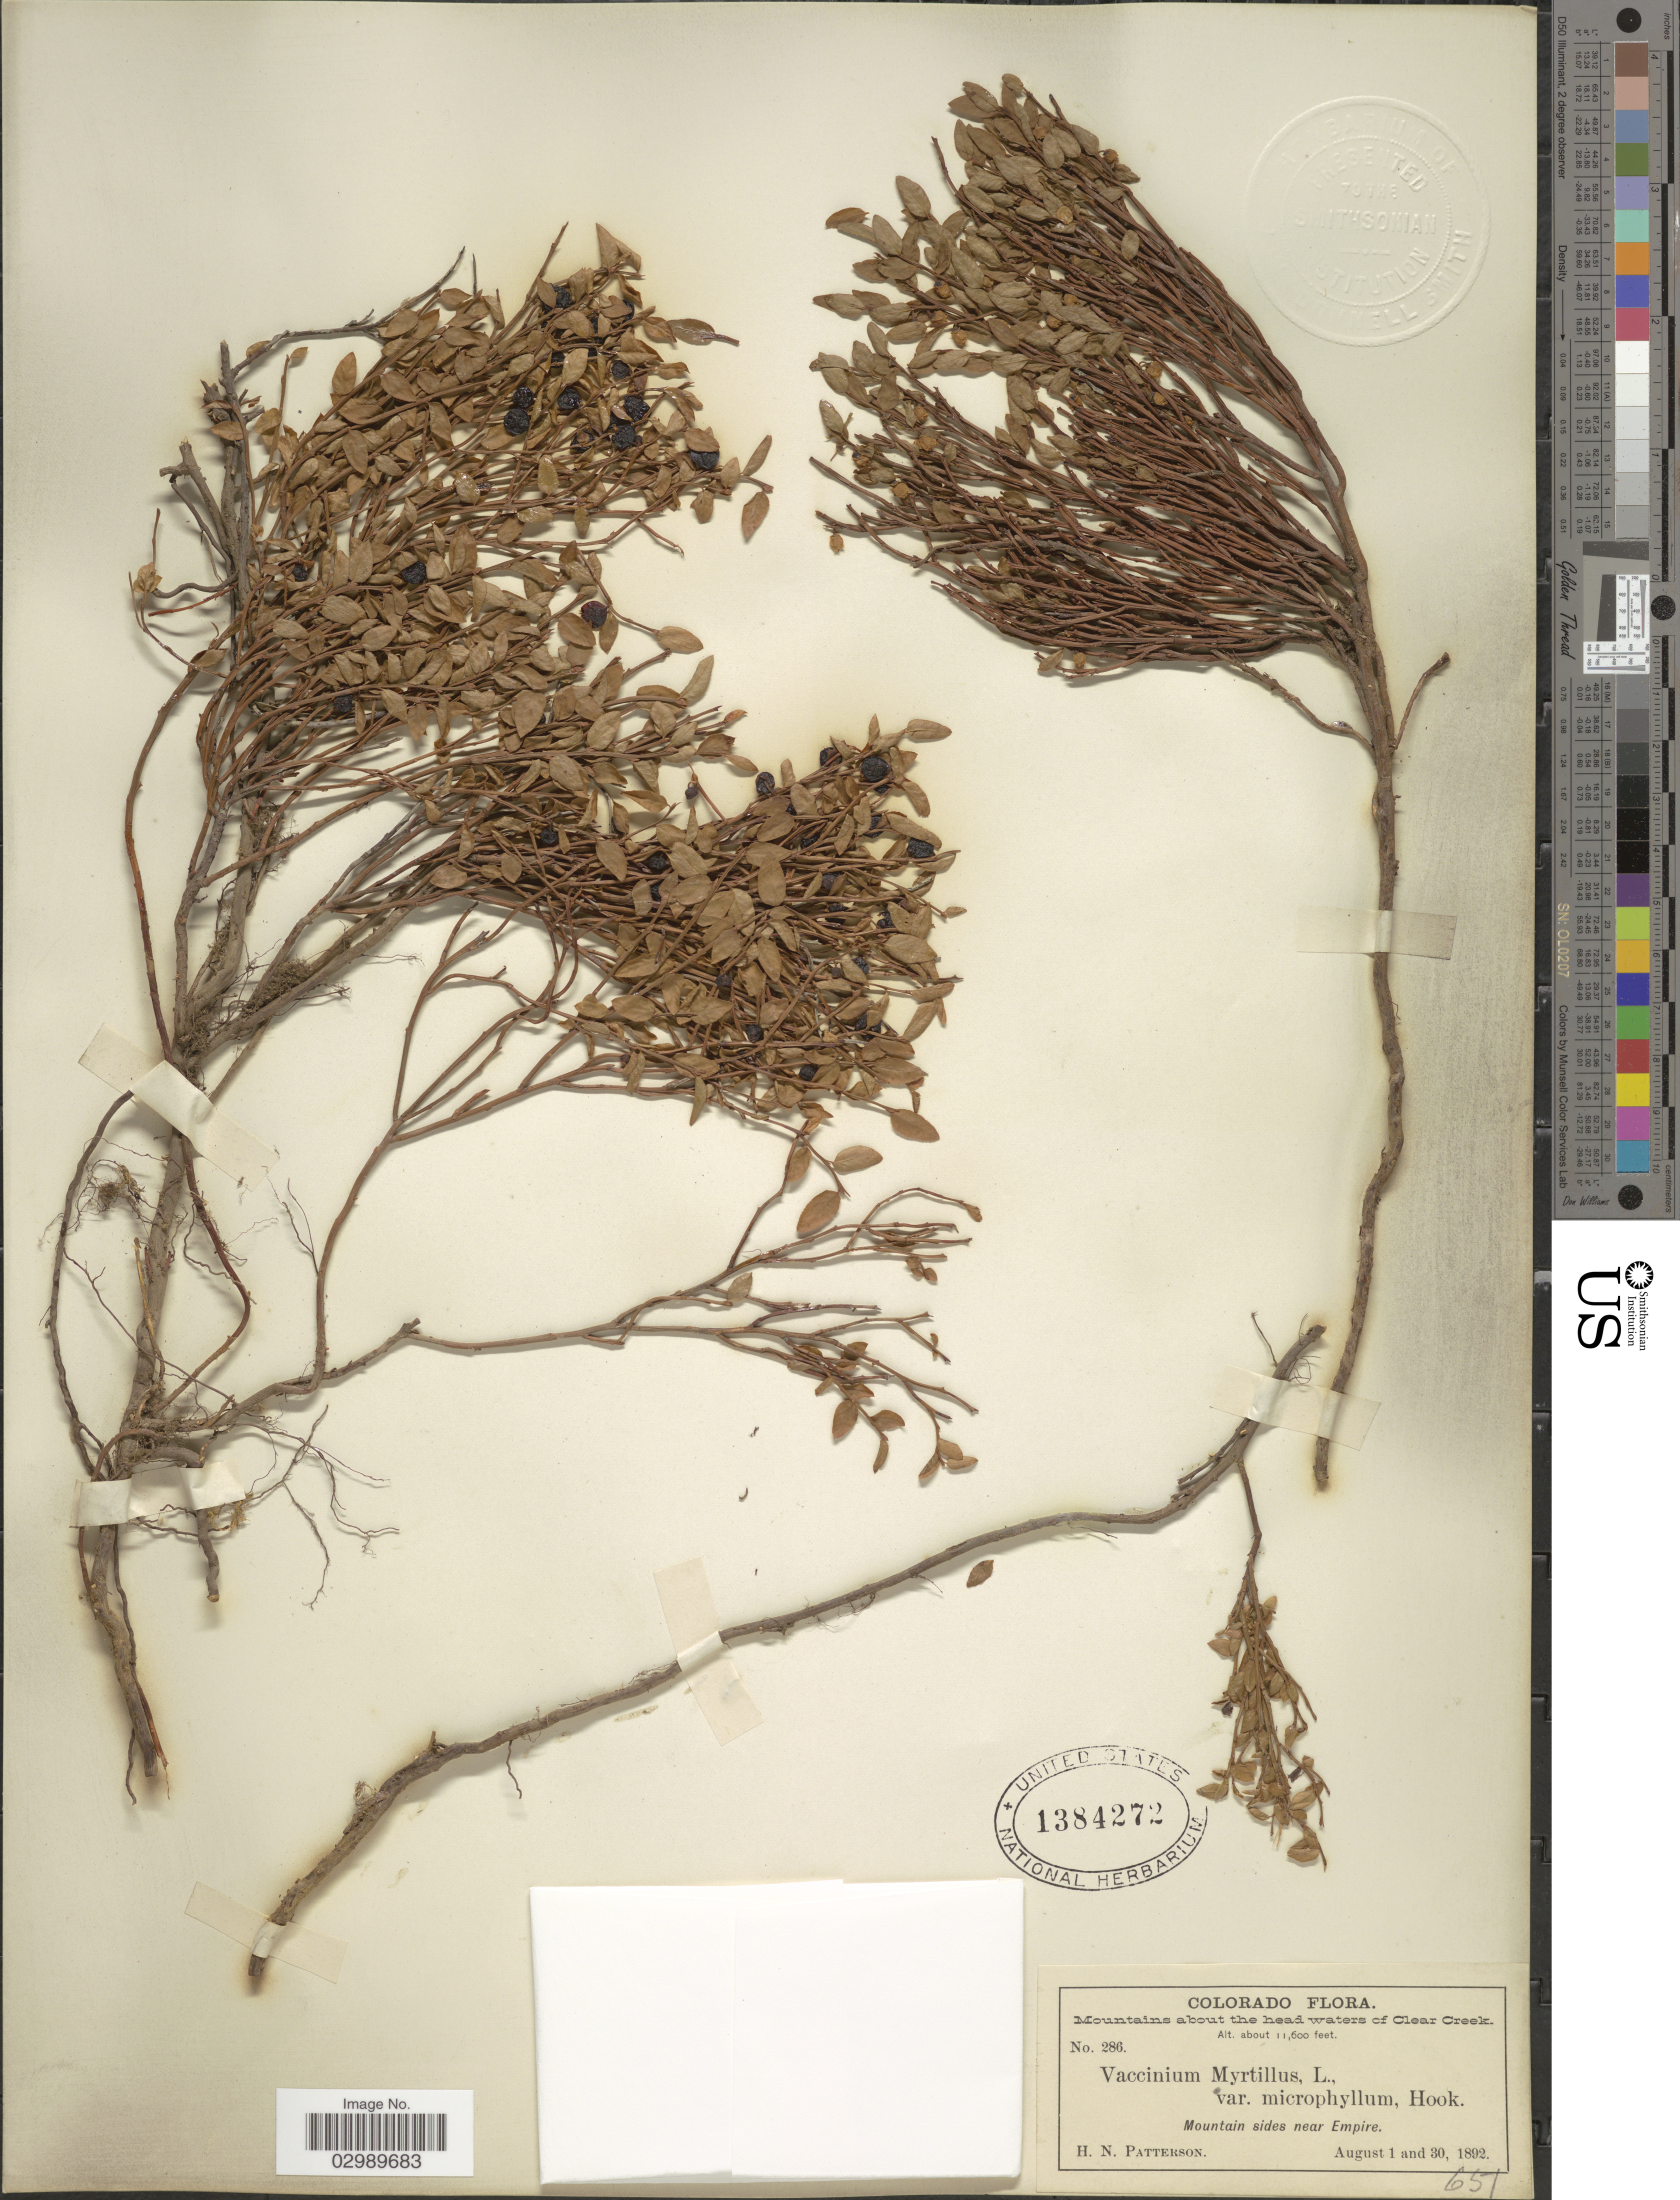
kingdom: Plantae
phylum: Tracheophyta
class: Magnoliopsida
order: Ericales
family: Ericaceae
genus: Vaccinium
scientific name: Vaccinium scoparium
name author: Leiberg ex Coville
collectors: H. N. Patterson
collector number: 286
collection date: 1892-08-01/1892-08-30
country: United States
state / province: Colorado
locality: Mountains about the head waters of Clear Creek. Mountain sides near Empire.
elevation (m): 3536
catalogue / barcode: US 1384272